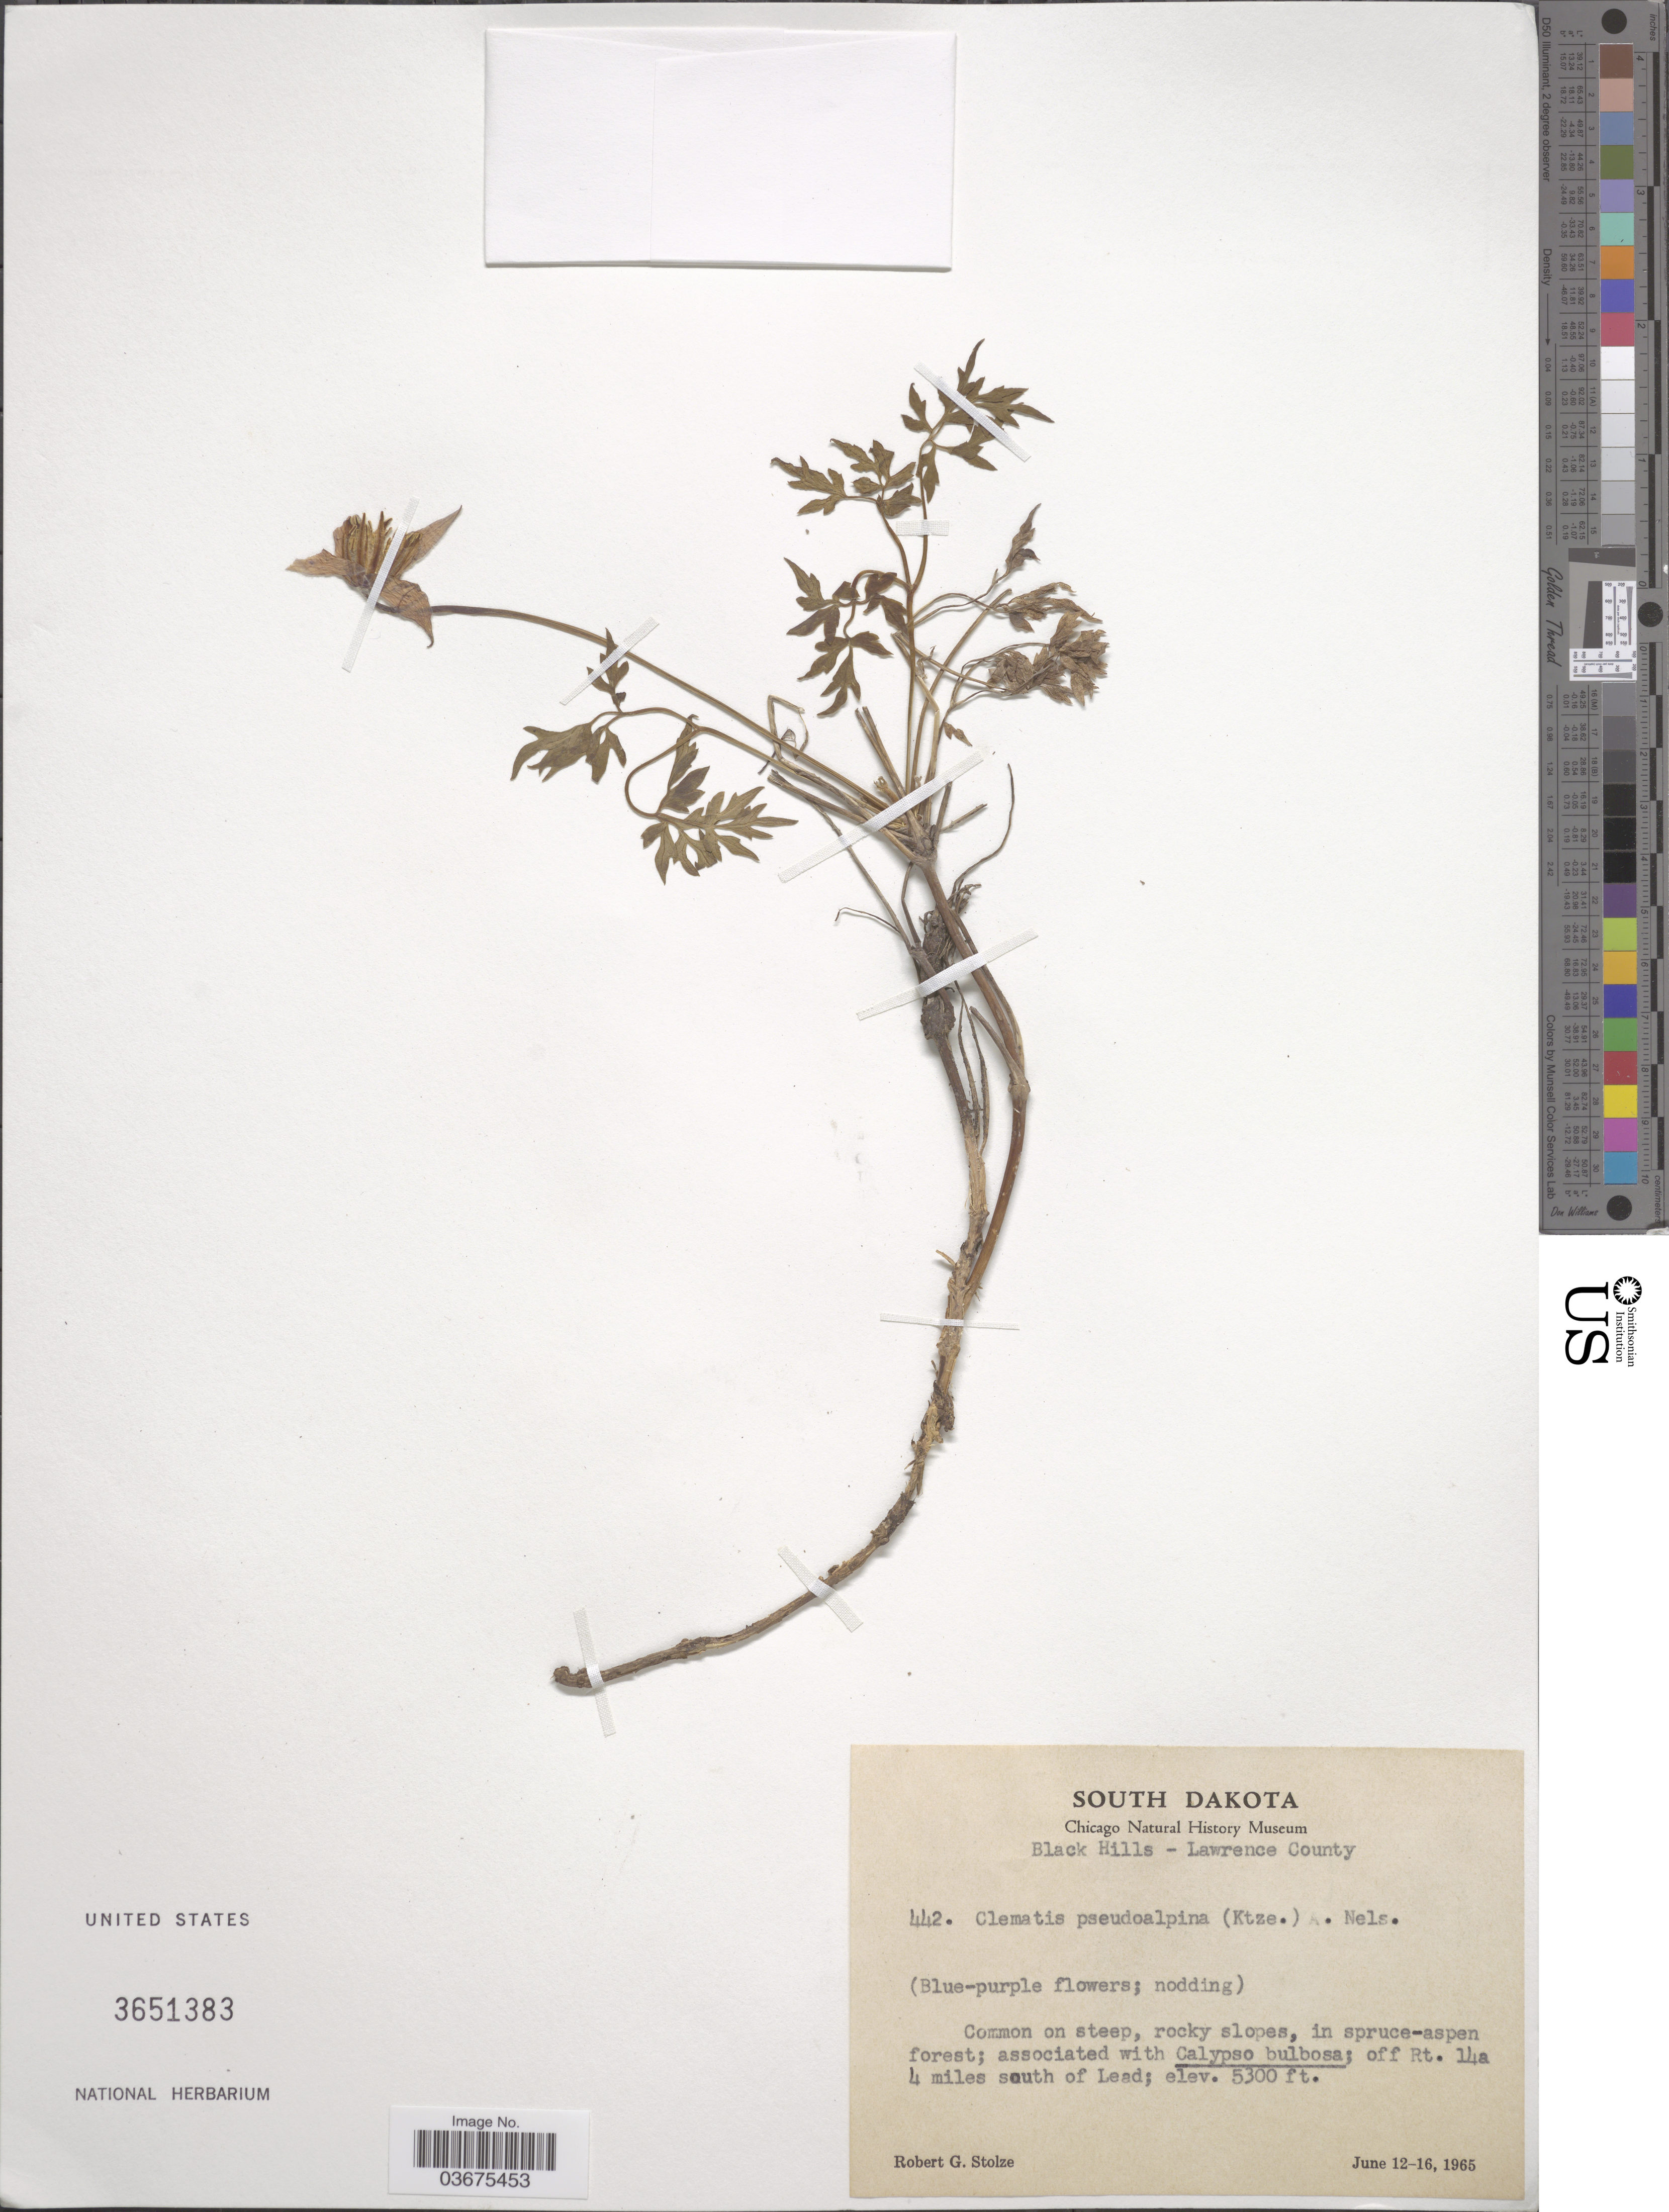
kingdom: Plantae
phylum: Tracheophyta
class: Magnoliopsida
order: Ranunculales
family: Ranunculaceae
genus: Clematis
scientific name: Clematis pseudoalpina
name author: (Kuntze) A. Nelson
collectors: R. G. Stolze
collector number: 442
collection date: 1965-06-12/1965-06-16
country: United States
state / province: South Dakota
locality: Black Hills-Lawrence County. Off Rt. 14a 4 miles south of Lead.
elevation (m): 1615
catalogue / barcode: US 3651383